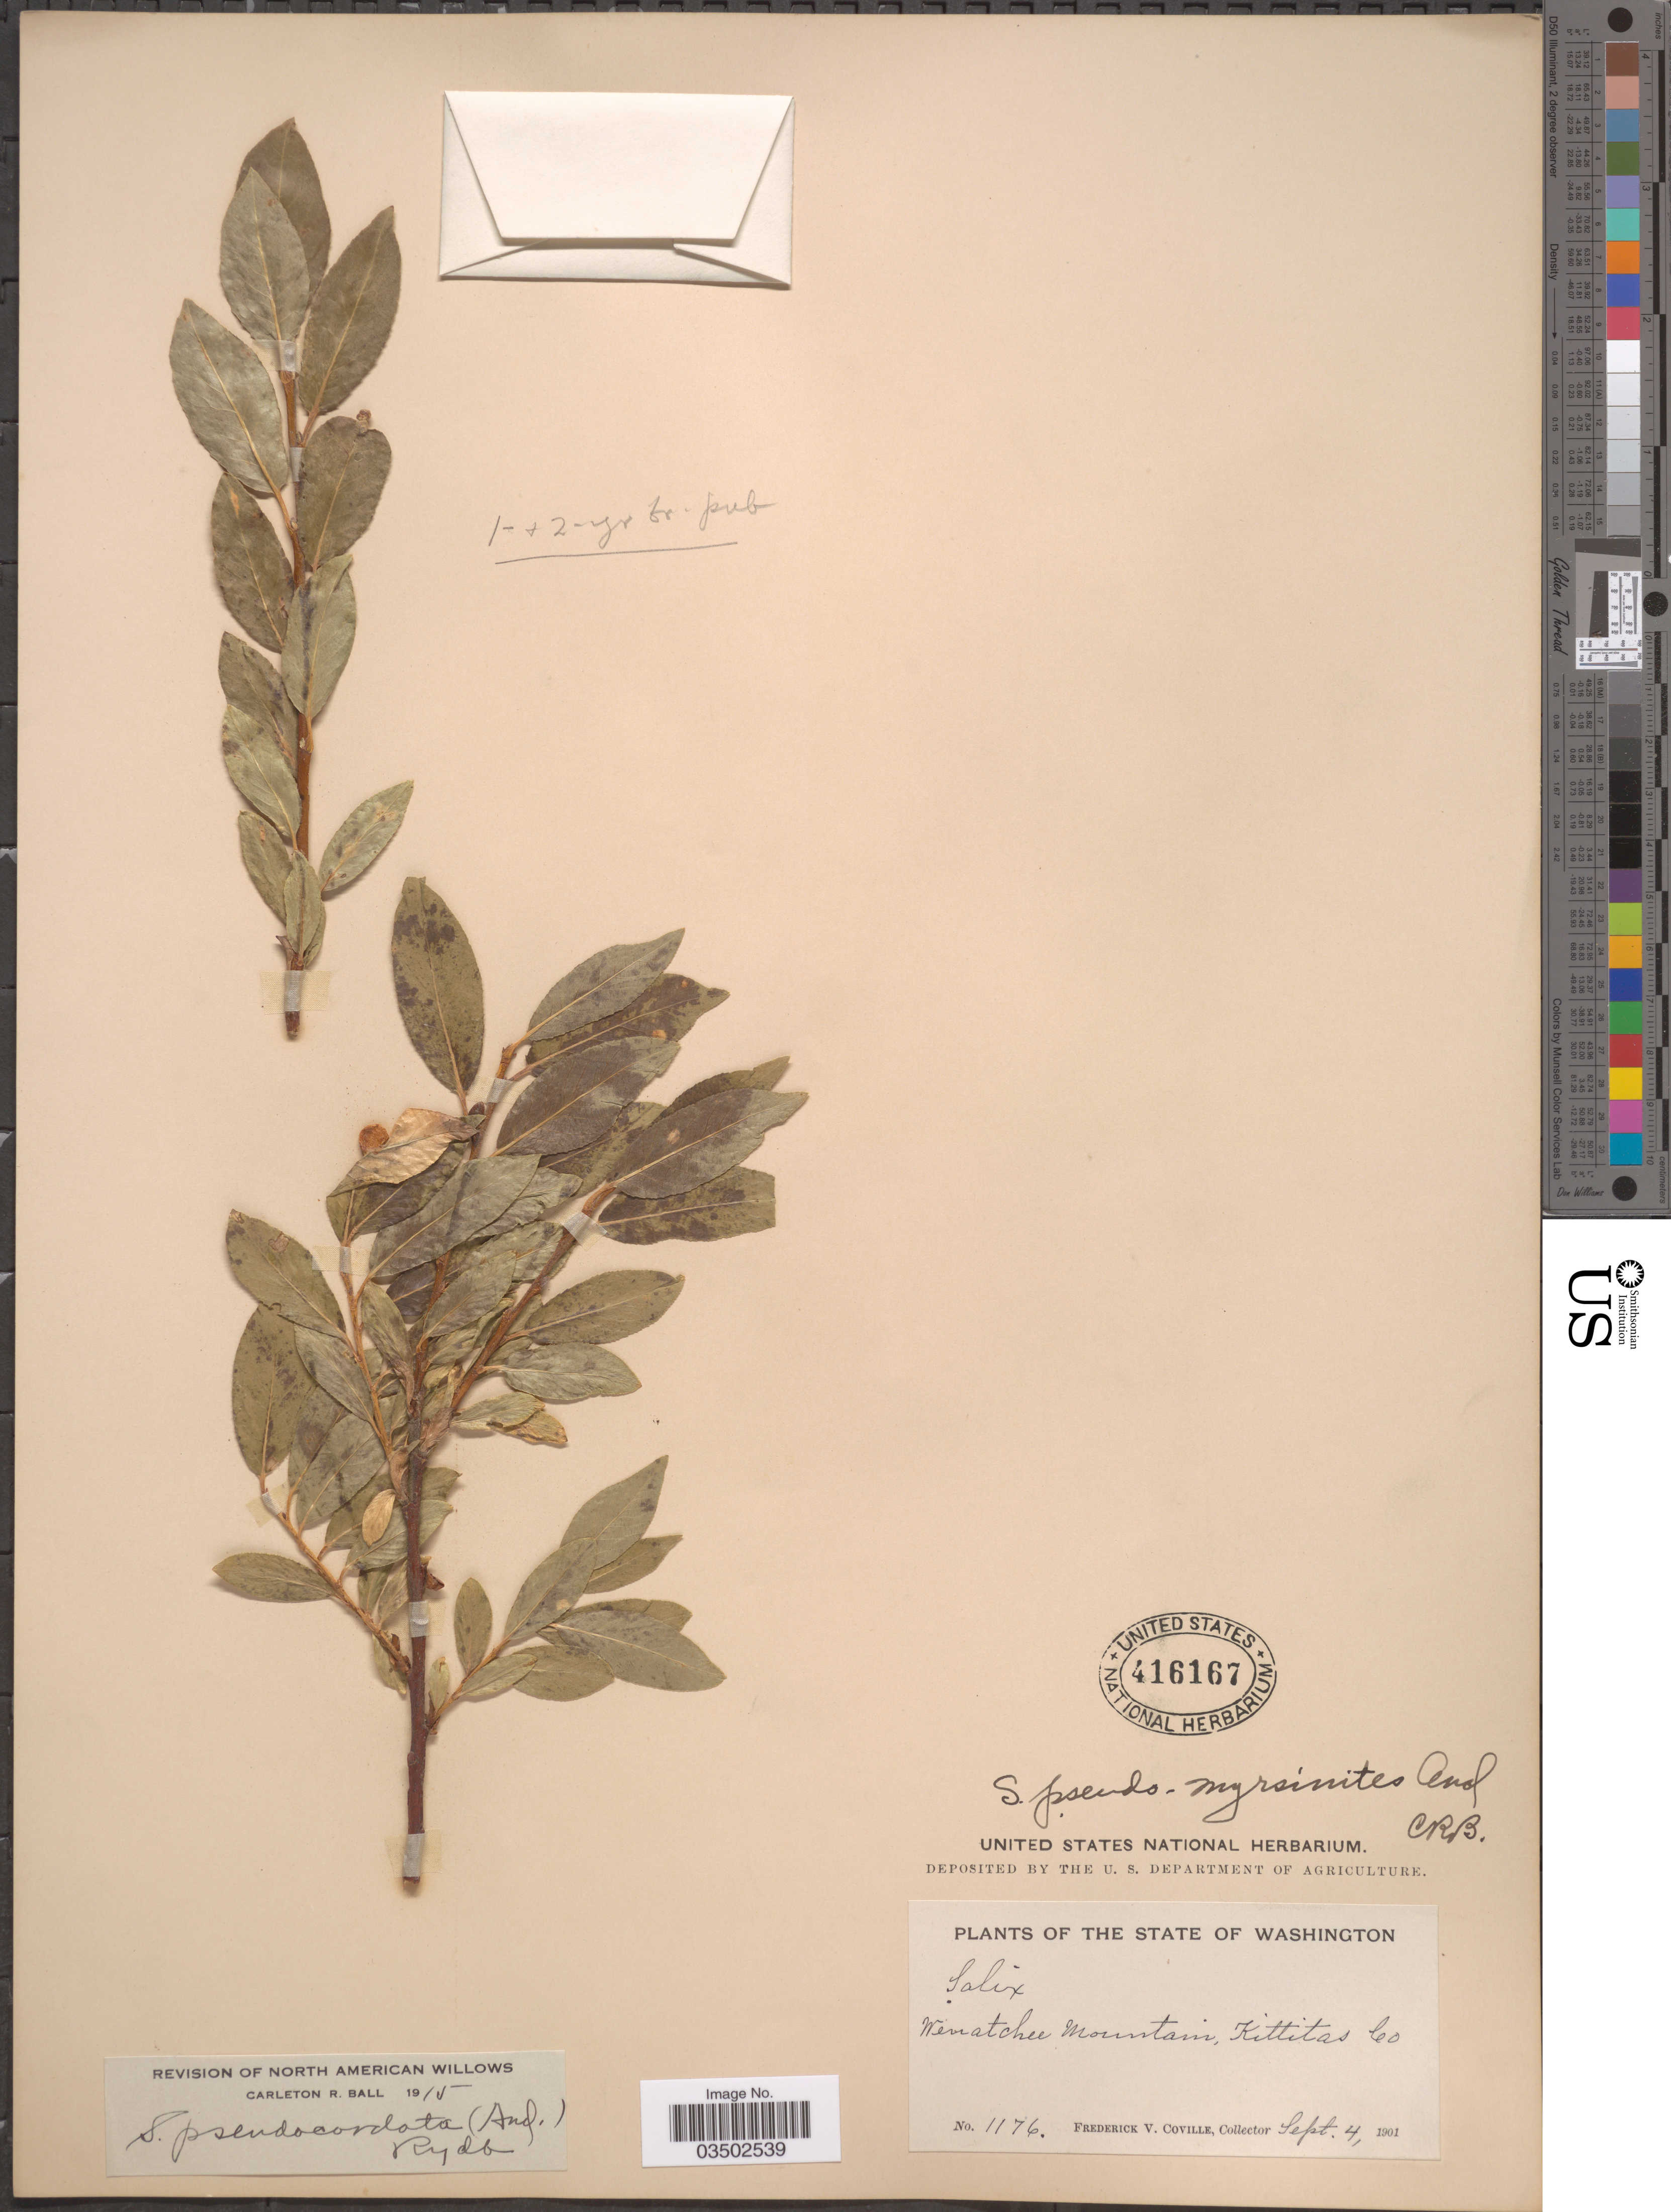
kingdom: Plantae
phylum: Tracheophyta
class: Magnoliopsida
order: Malpighiales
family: Salicaceae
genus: Salix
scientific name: Salix pseudocordata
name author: (Andersson) Andersson ex Rydb.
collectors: F. V. Coville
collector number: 1176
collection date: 1901-09-04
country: United States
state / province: Washington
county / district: Kittitas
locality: Wenatchee Mountain, Kittitas Co.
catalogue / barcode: US 416167